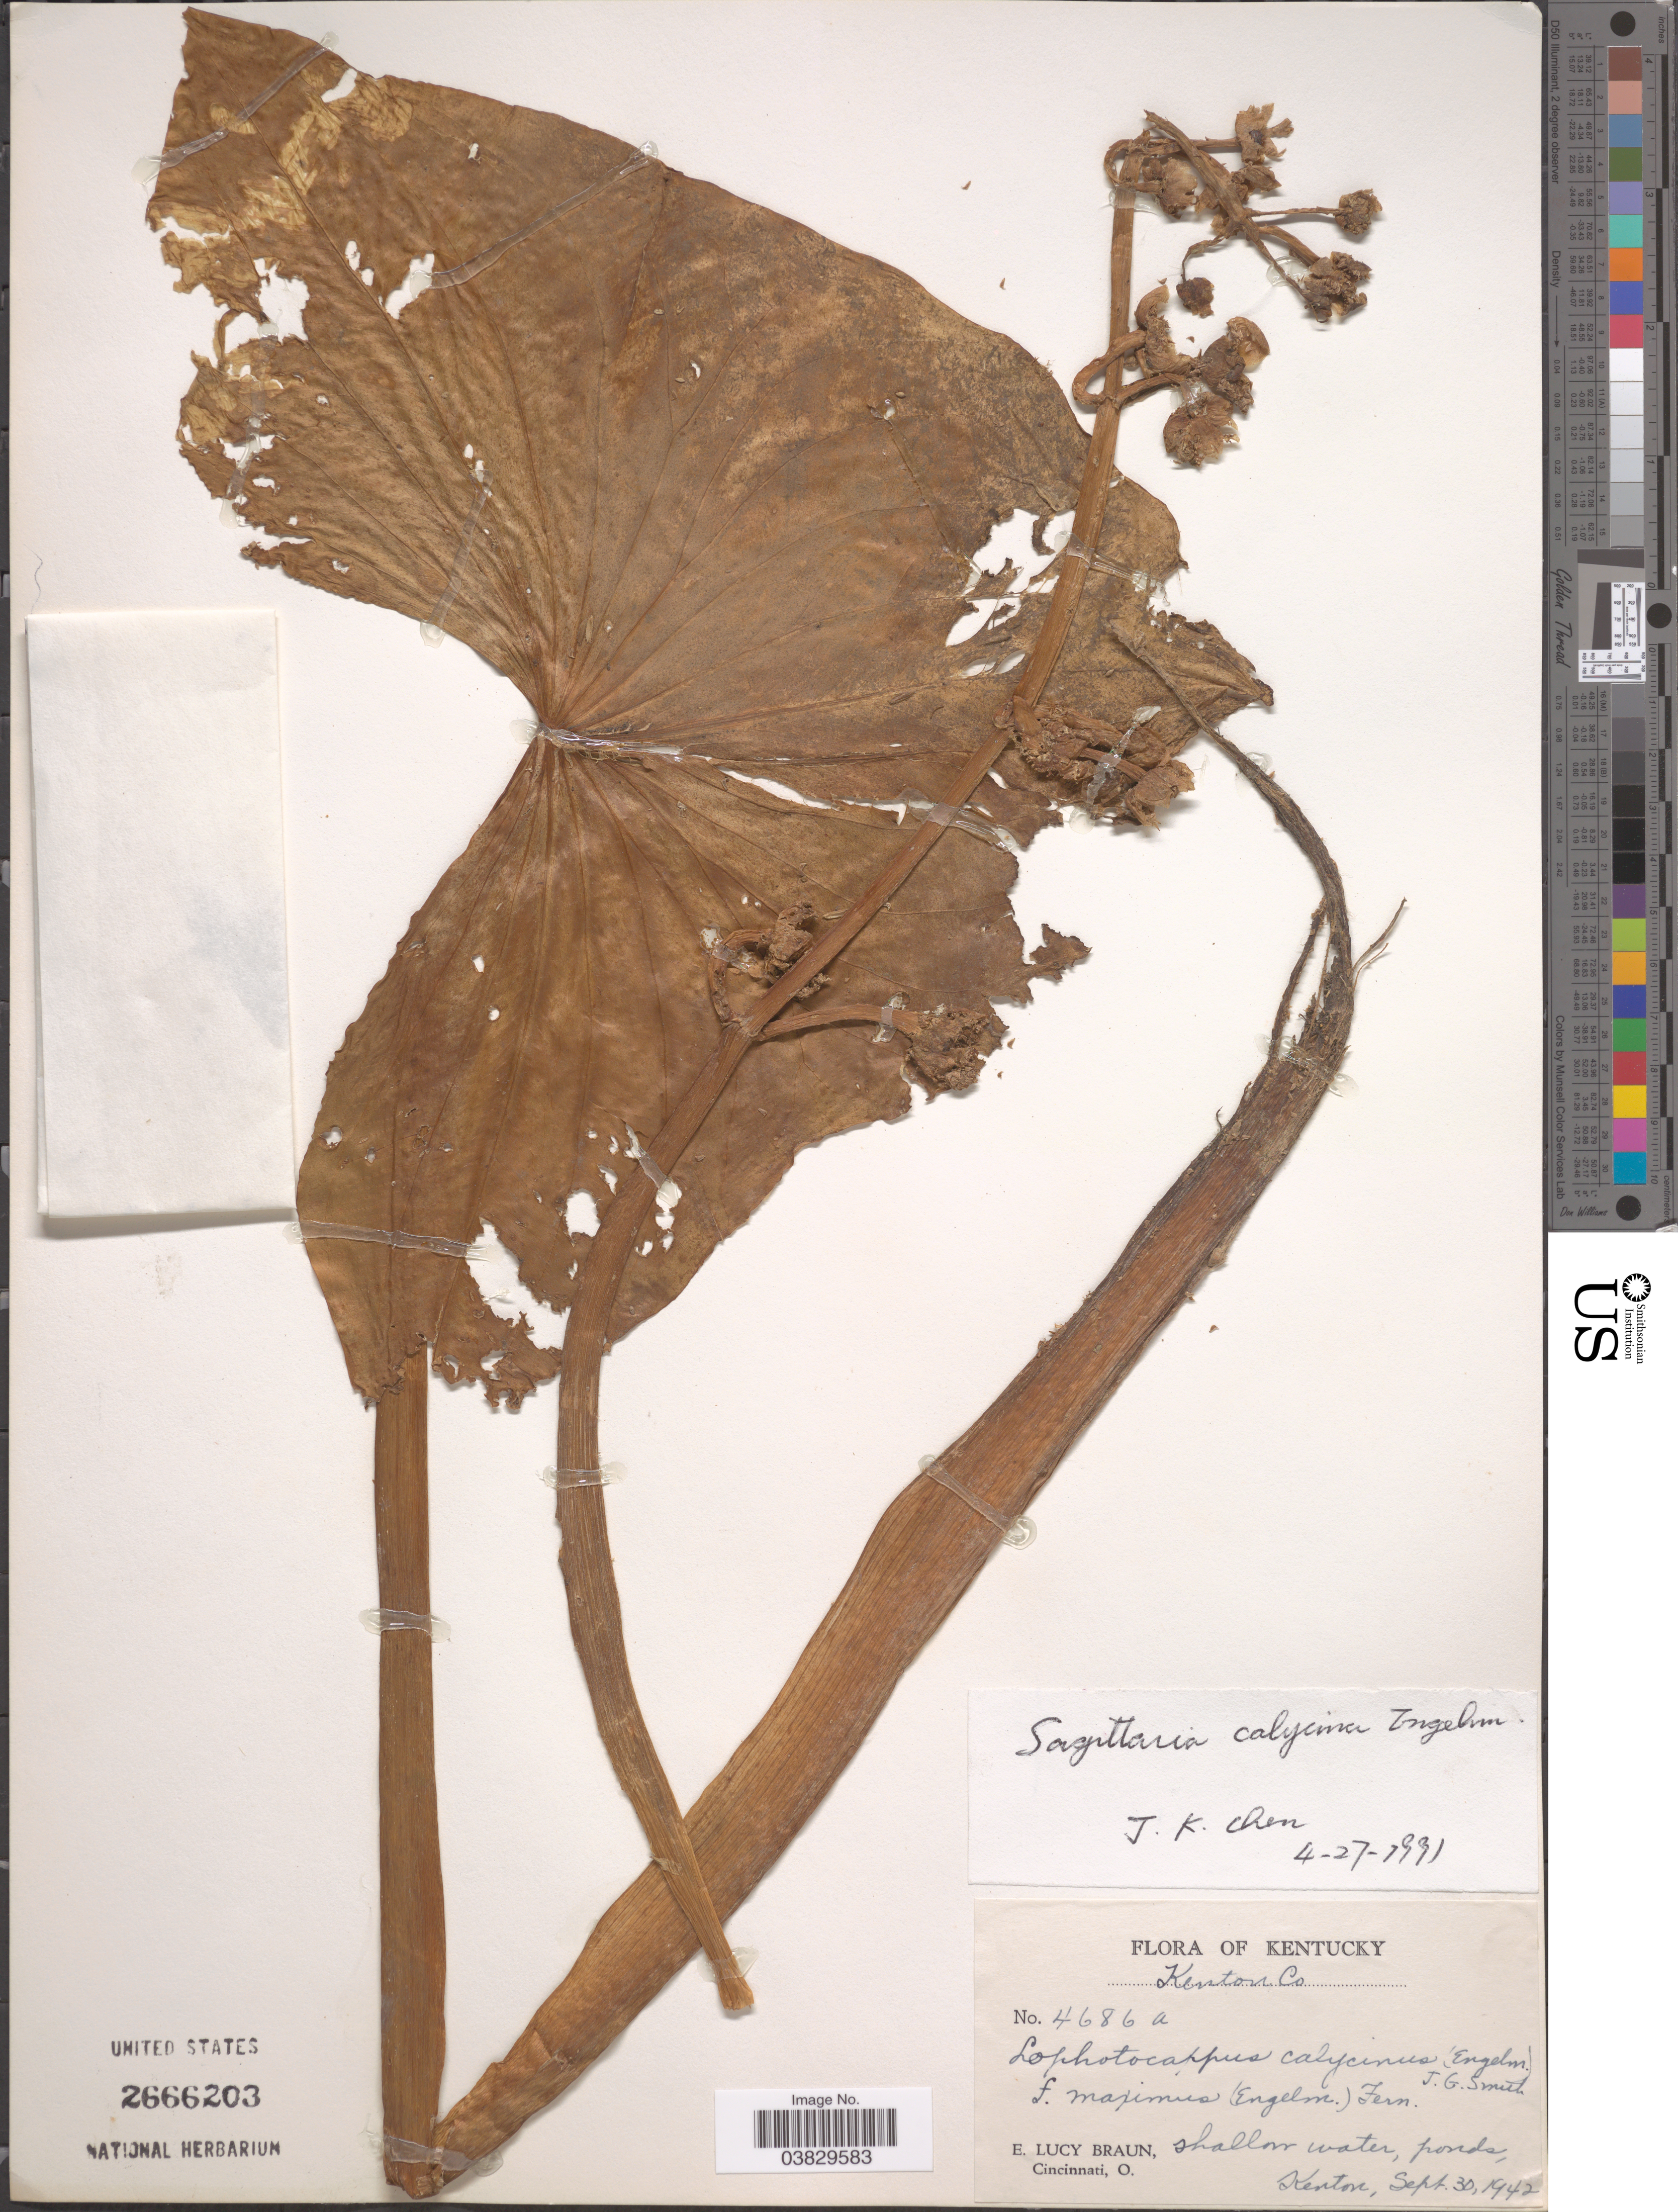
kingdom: Plantae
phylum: Tracheophyta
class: Liliopsida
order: Alismatales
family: Alismataceae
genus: Sagittaria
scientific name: Sagittaria calycina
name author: Engelm.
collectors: E. L. Braun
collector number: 4686a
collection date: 1942-09-30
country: United States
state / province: Kentucky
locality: Kenton Co. Shallow water, ponds, Kenton.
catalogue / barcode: US 2666203